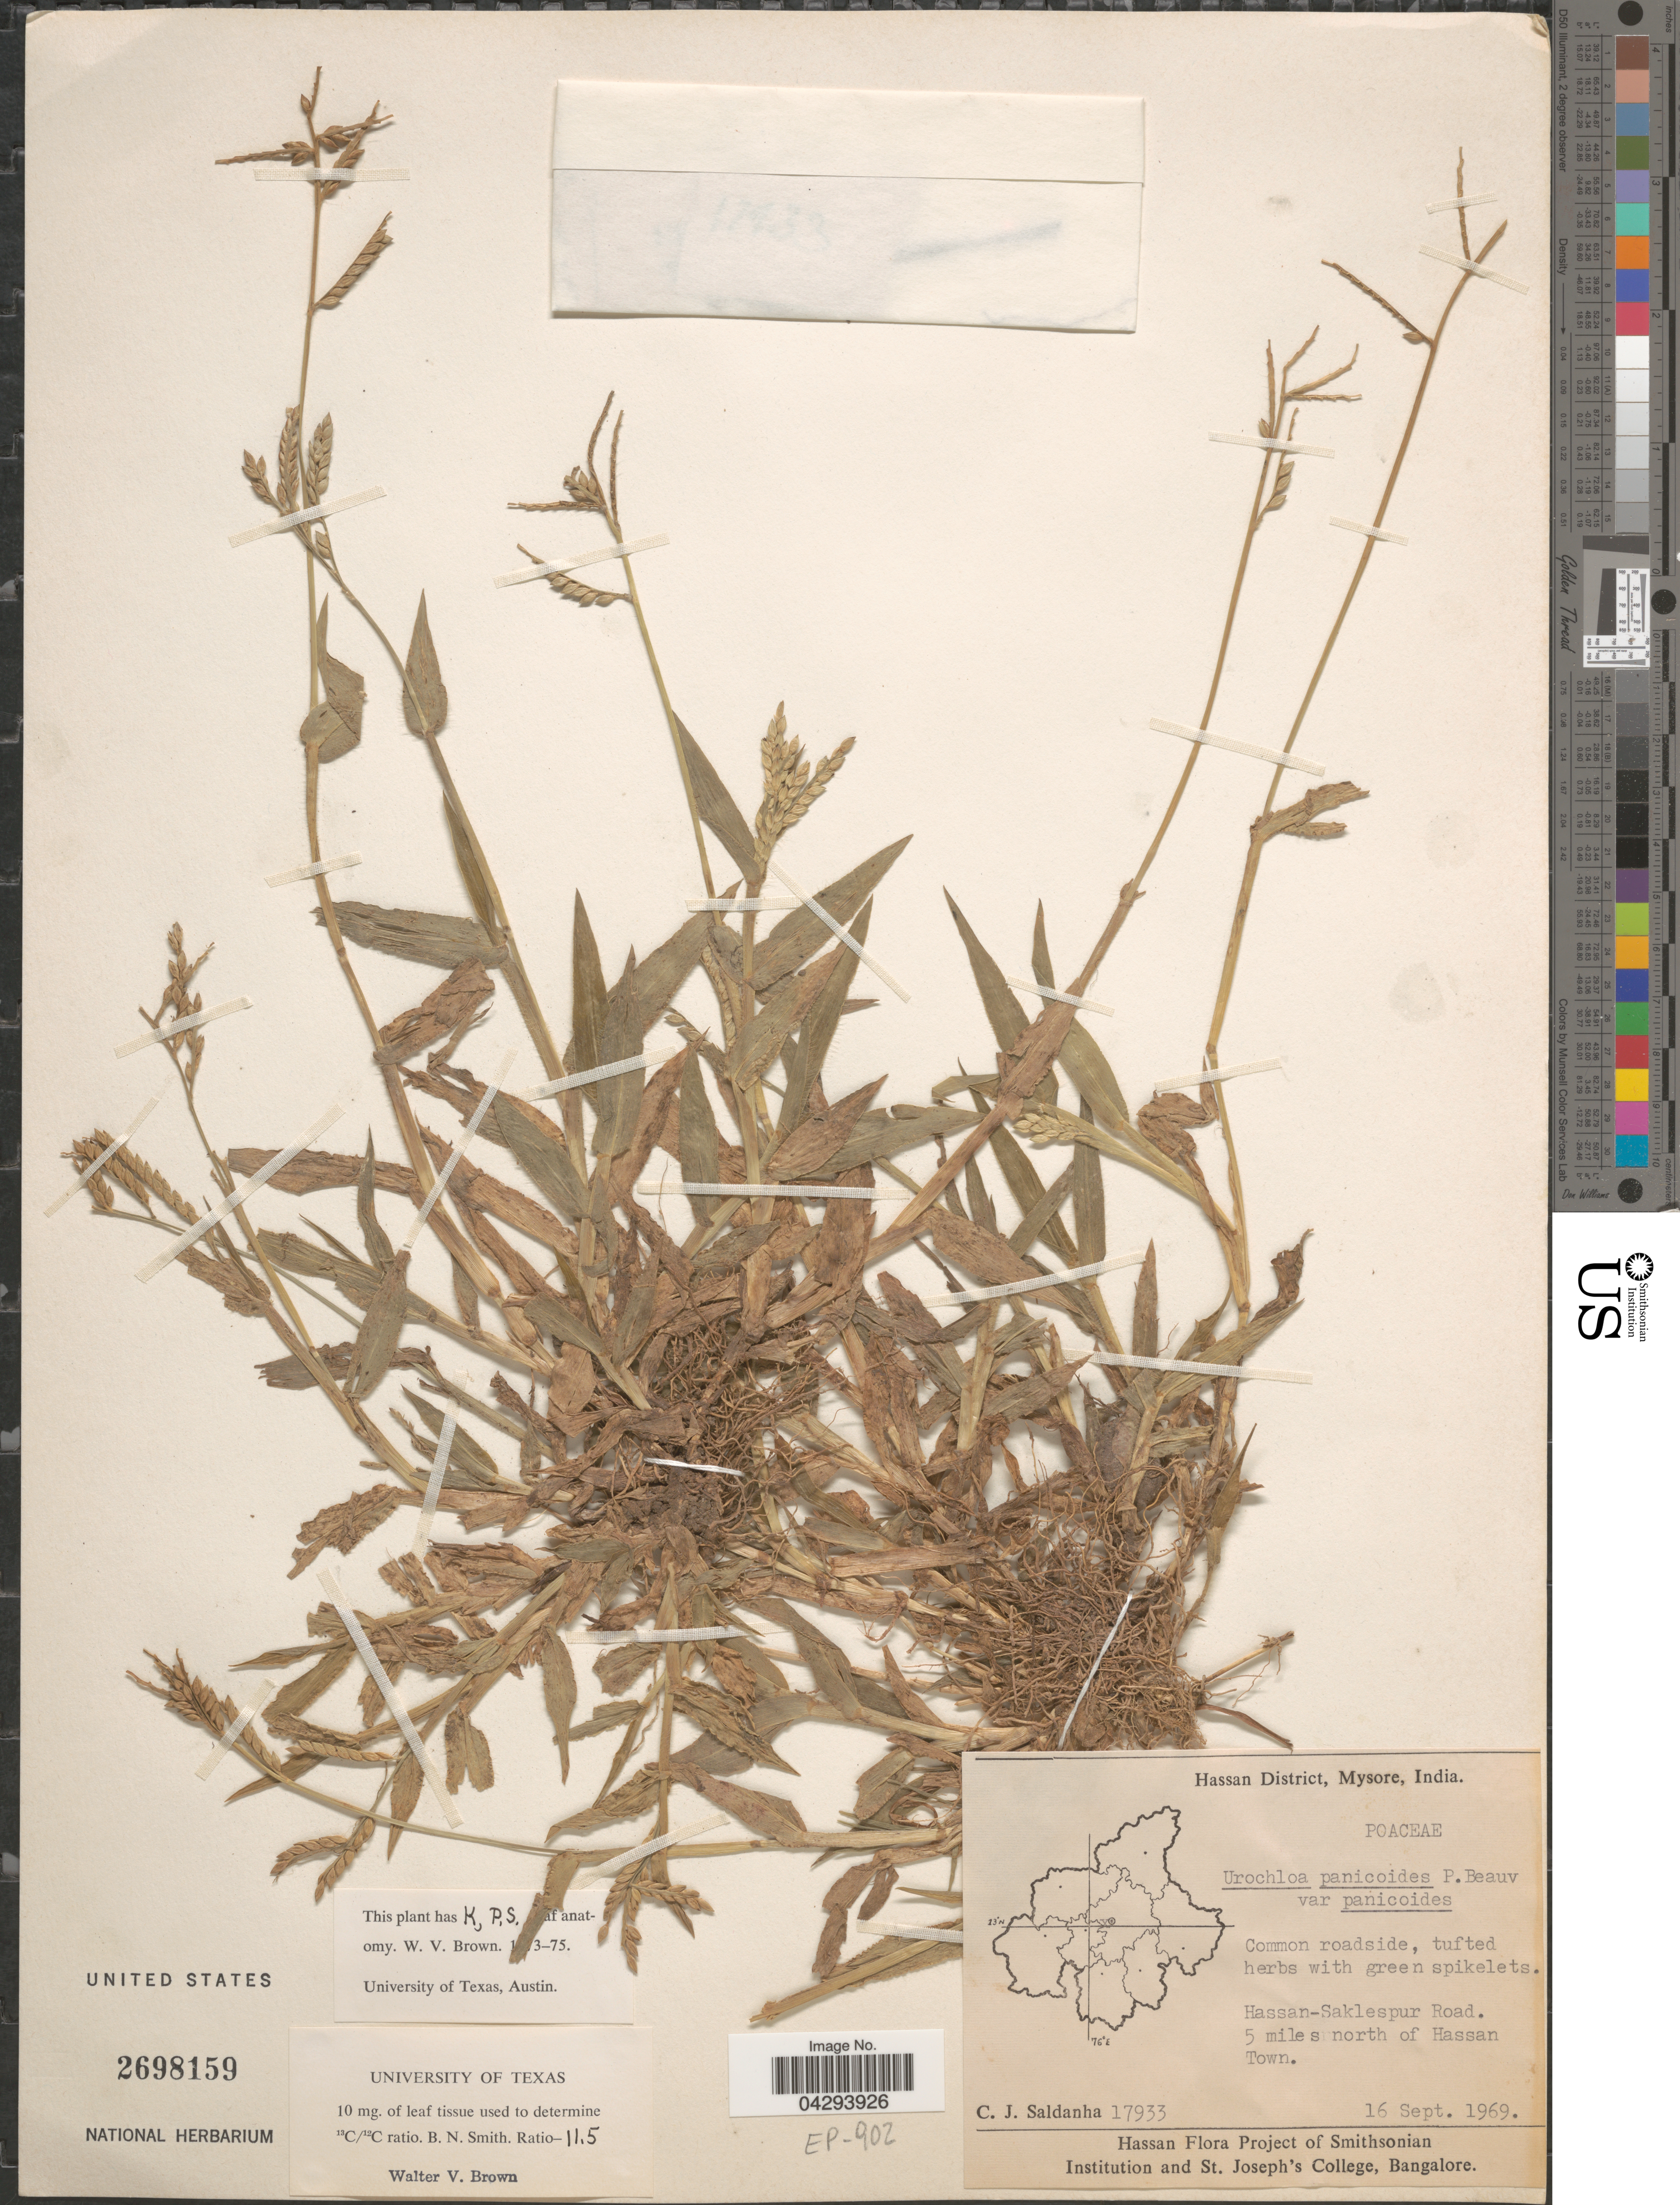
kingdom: Plantae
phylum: Tracheophyta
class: Liliopsida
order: Poales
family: Poaceae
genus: Urochloa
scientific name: Urochloa panicoides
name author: P. Beauv.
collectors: C. J. Saldanha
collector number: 17933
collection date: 1969-09-16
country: India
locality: Hassan District, Mysore. Hassan-Saklespur Road. 5 miles north of Hassan Town.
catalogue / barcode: US 2698159